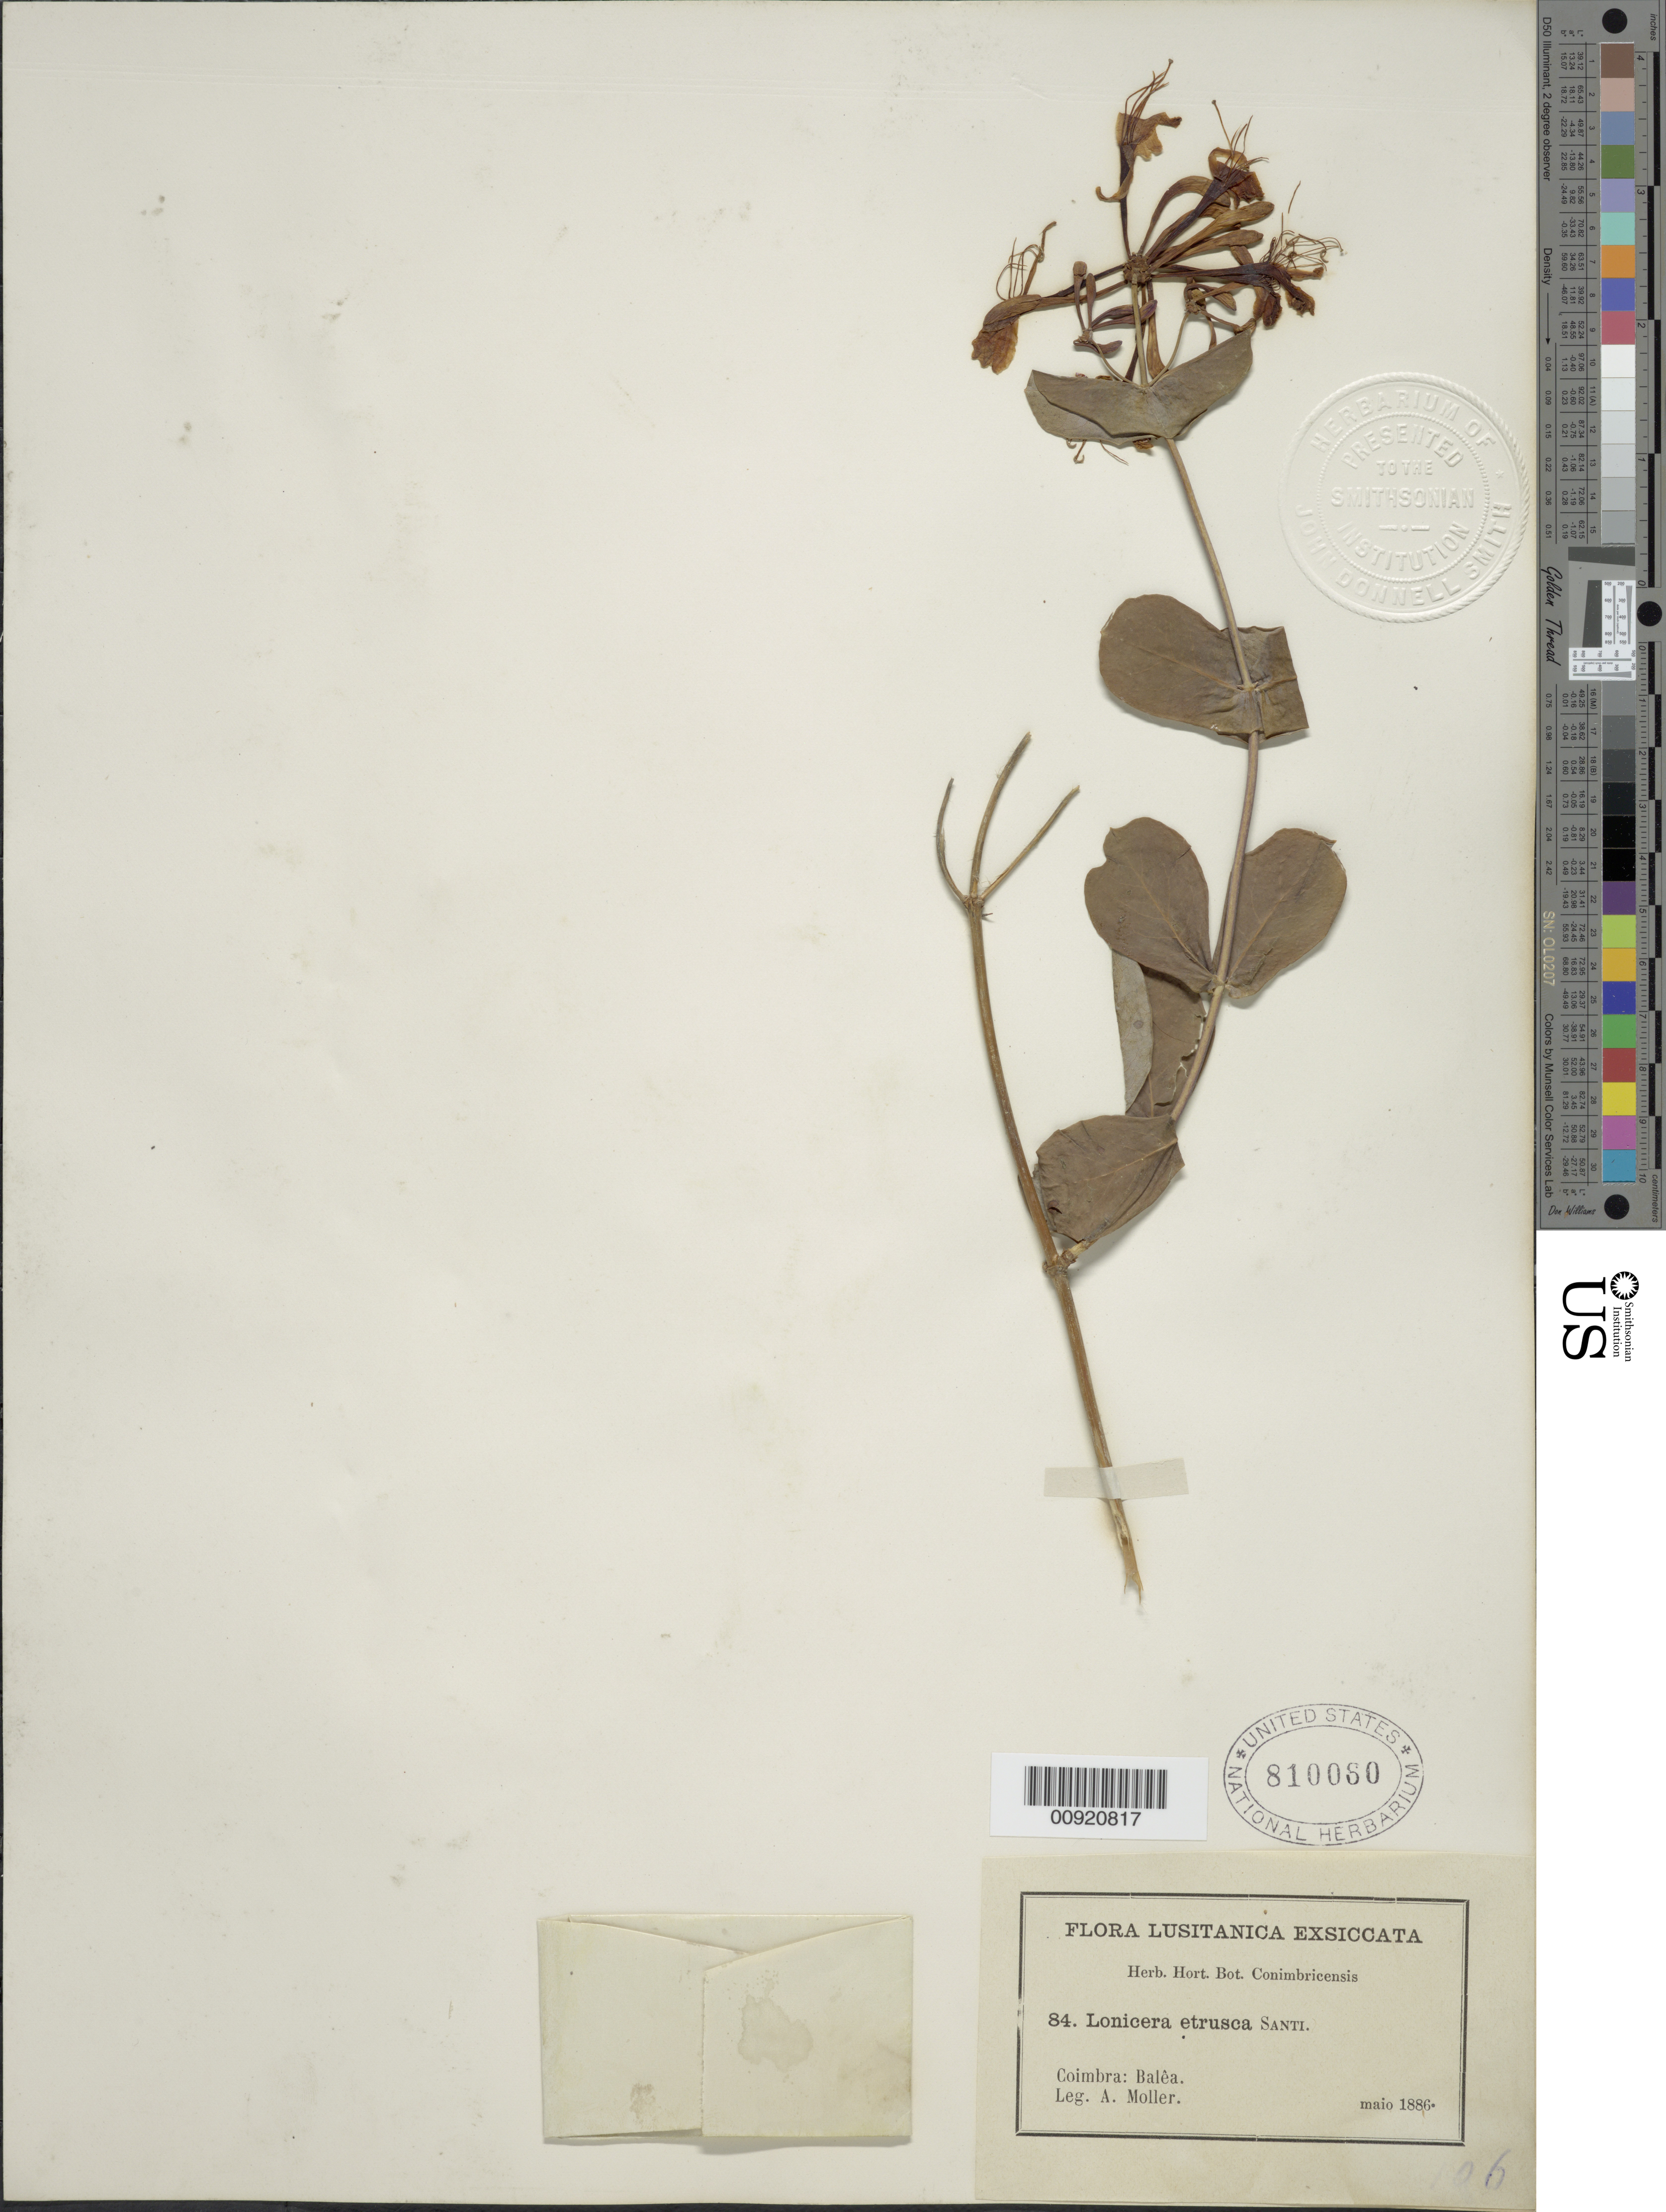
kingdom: Plantae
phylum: Tracheophyta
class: Magnoliopsida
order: Dipsacales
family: Caprifoliaceae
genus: Lonicera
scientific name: Lonicera etrusca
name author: Santi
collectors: A. Moller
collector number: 84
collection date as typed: May 1886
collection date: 1886-05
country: Portugal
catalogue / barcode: US 810060